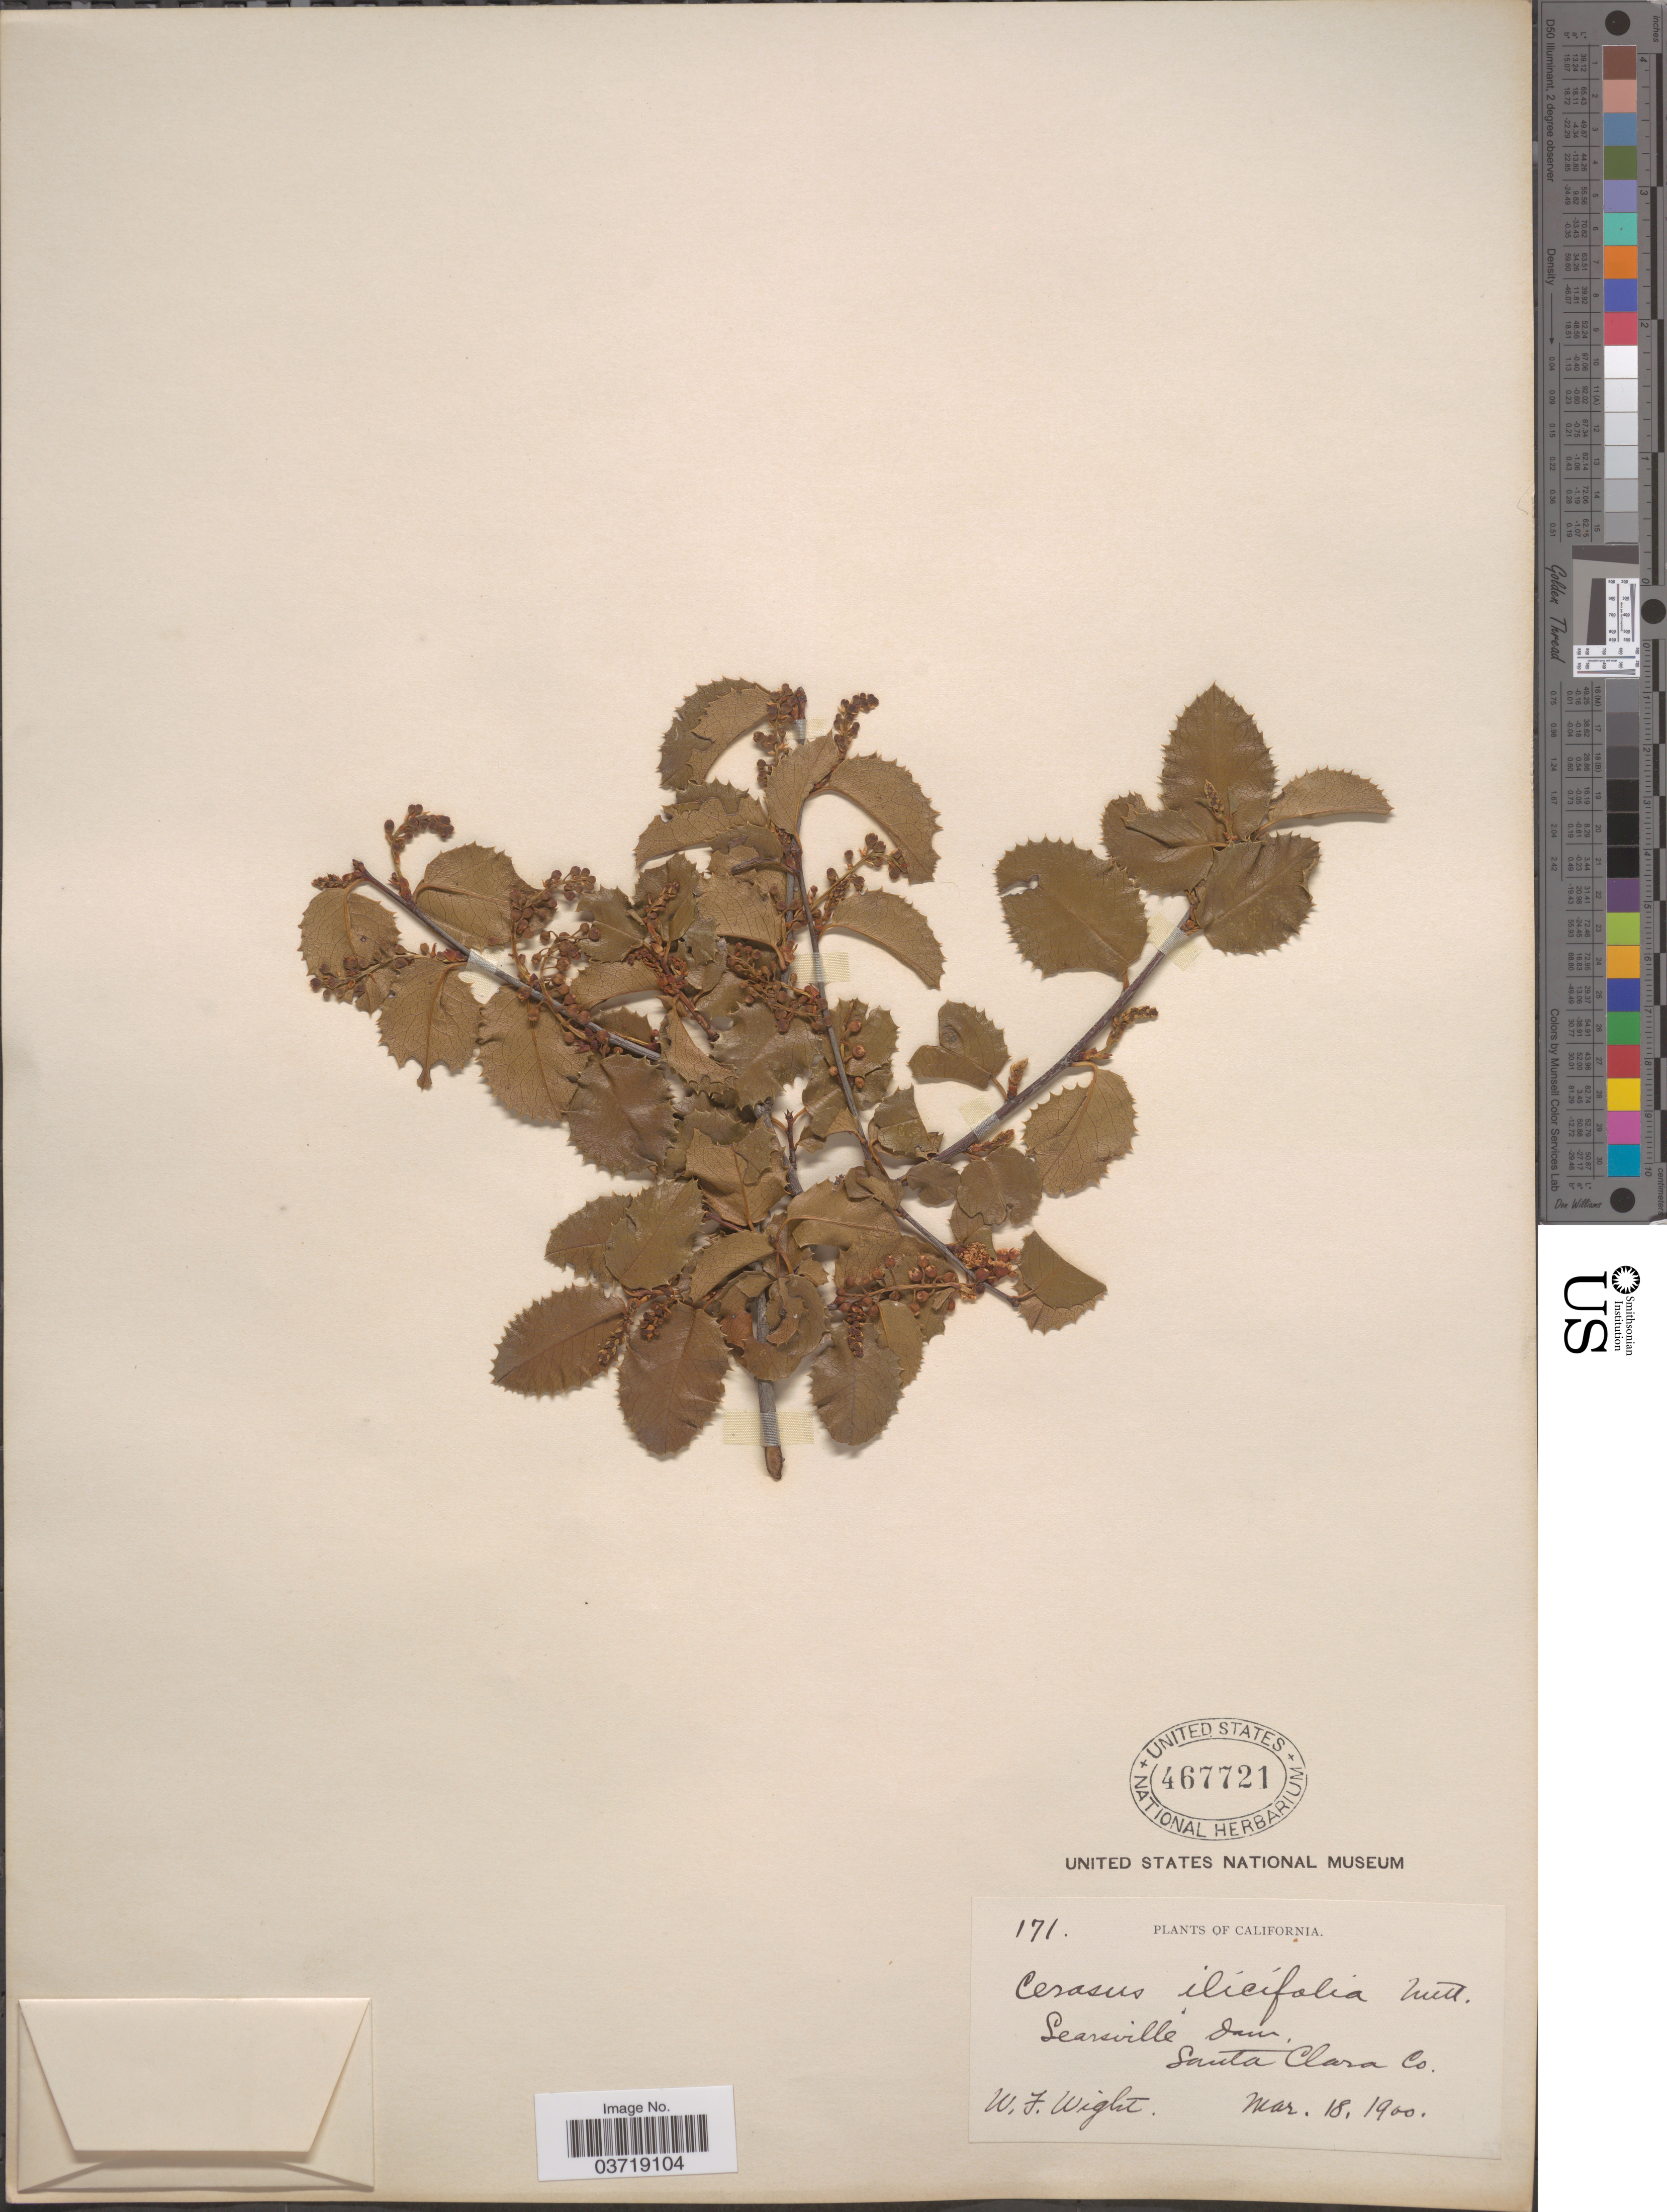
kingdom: Plantae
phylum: Tracheophyta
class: Magnoliopsida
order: Rosales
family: Rosaceae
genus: Prunus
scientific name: Prunus ilicifolia var. ilicifolia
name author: (Nutt. ex Hook. & Arn.) D. Dietr.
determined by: Strong, Mark T., (BOT), Smithsonian Institution - National Museum of Natural History (UNITED STATES)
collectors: W. Wight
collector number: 171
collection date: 1900-03-18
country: United States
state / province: California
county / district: Santa Clara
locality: Searsville Dam. Santa Clara Co.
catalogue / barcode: US 467721